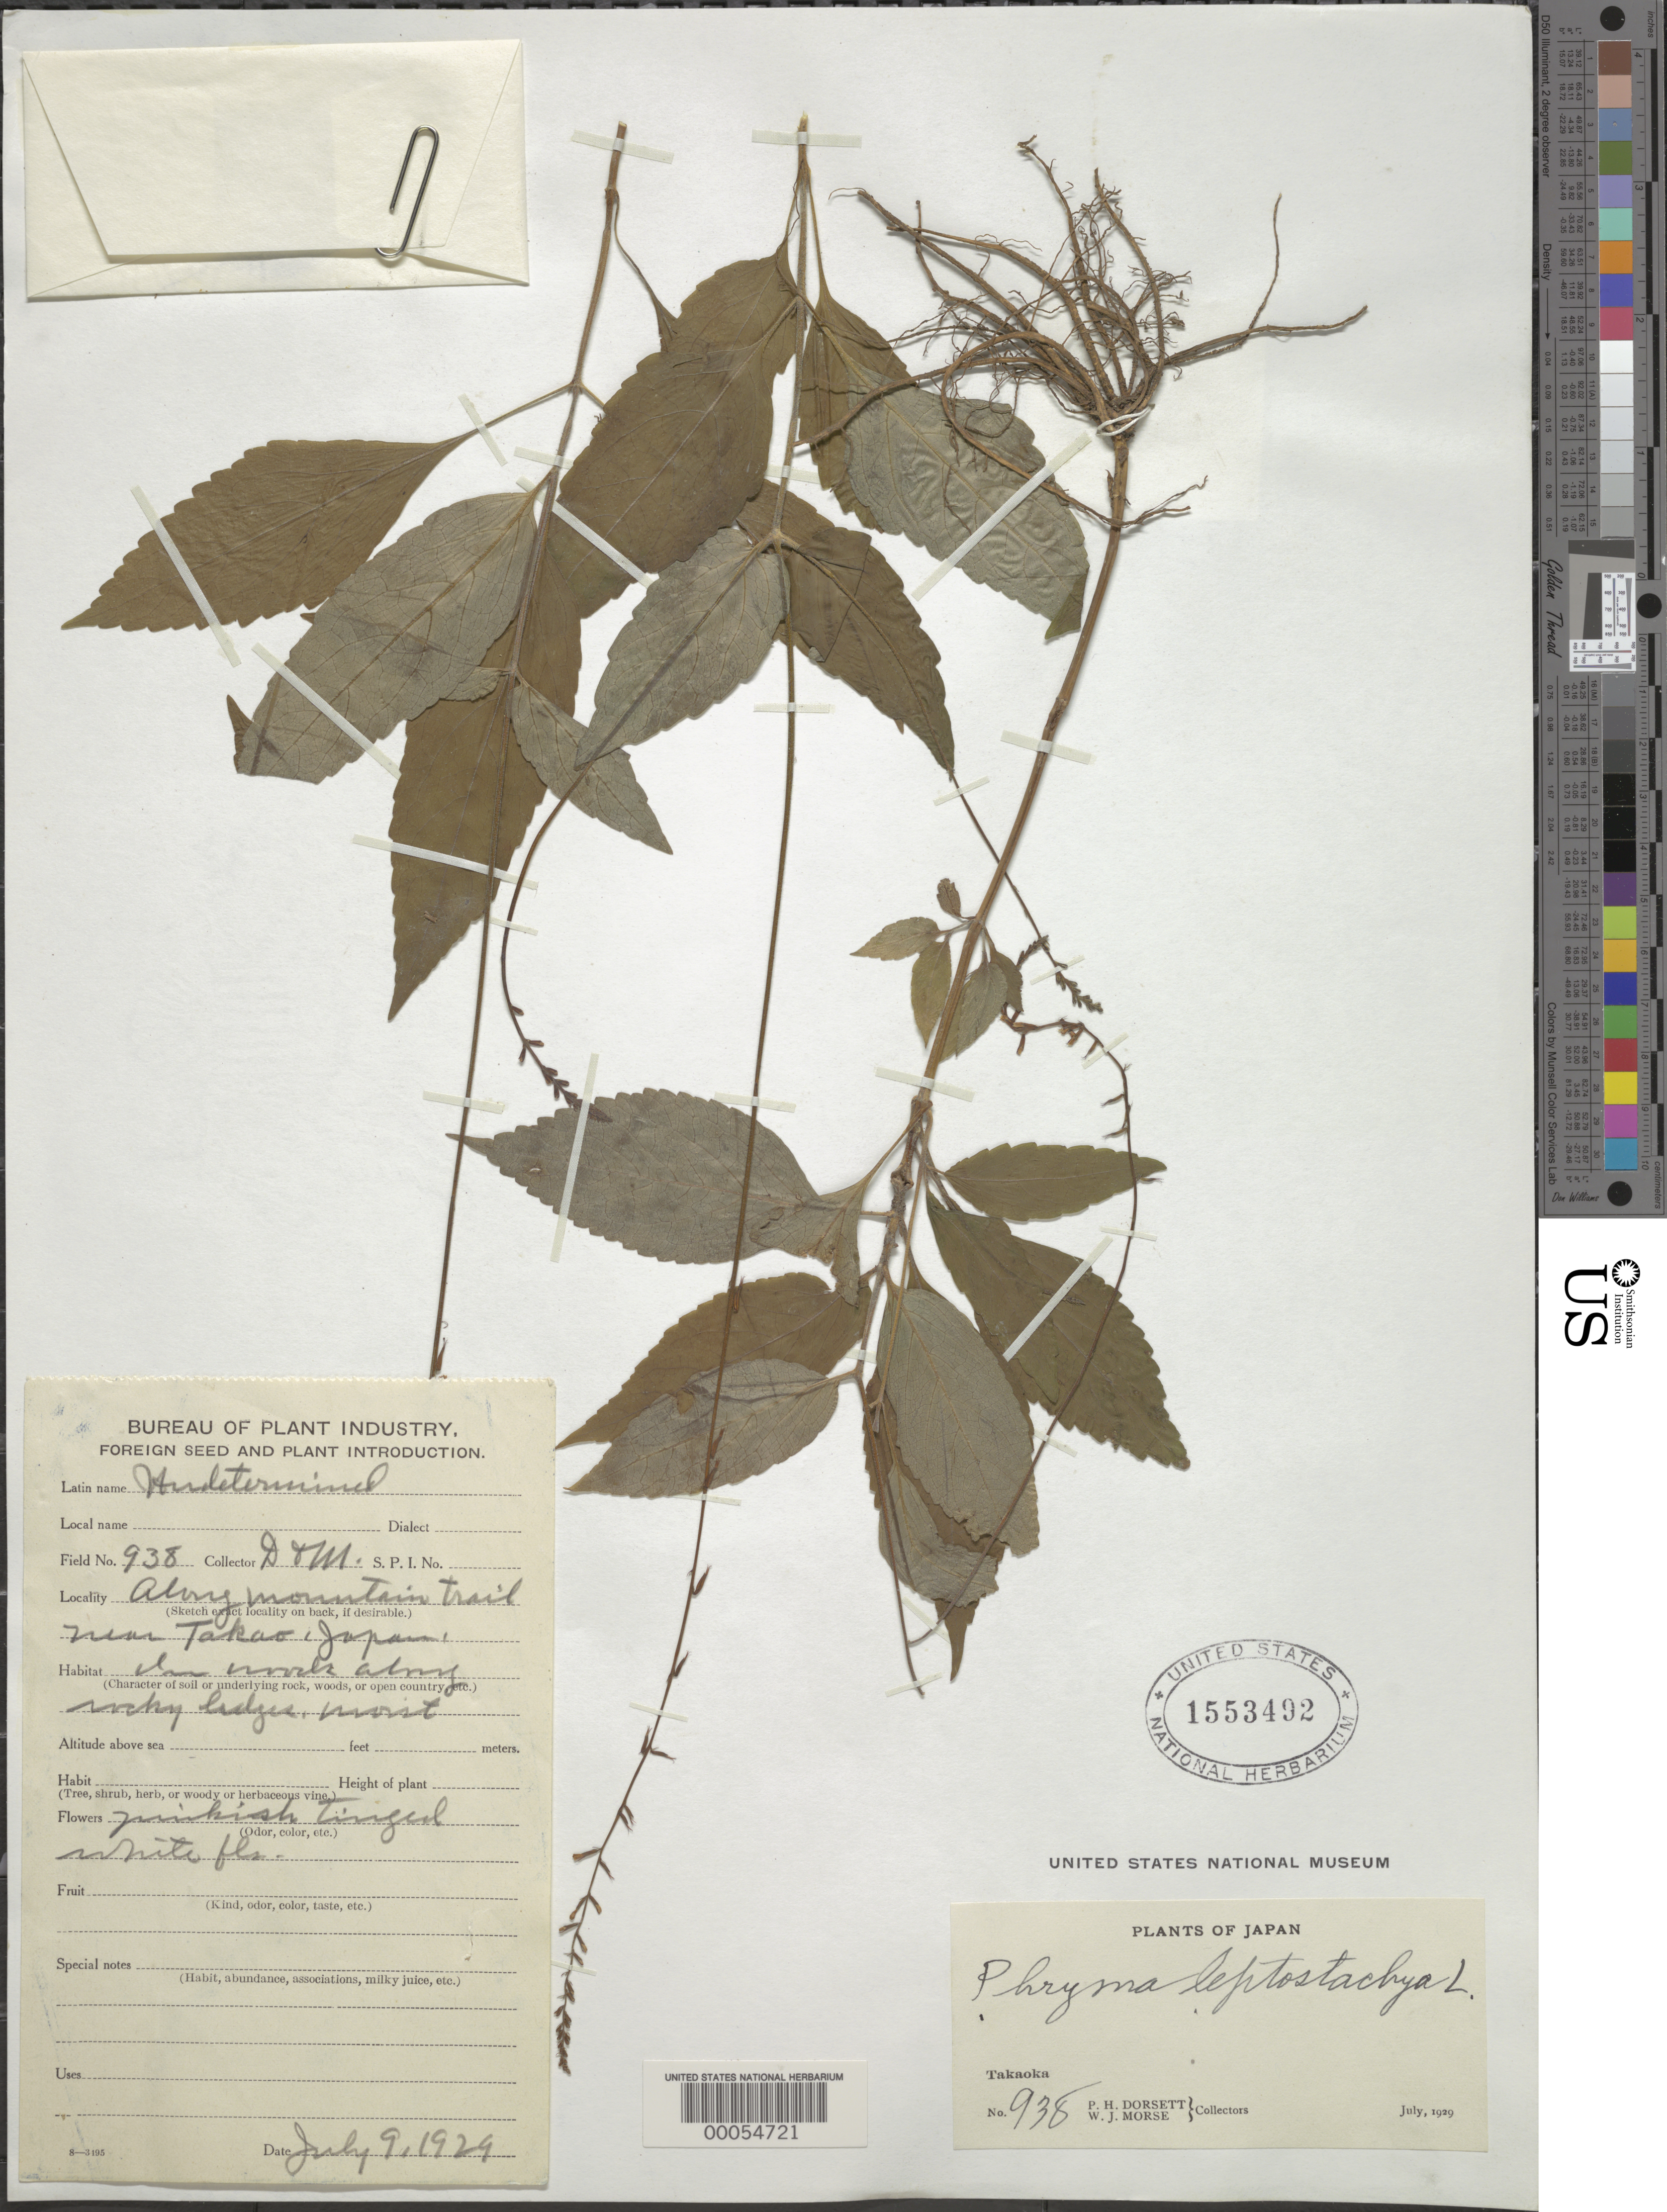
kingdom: Plantae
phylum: Tracheophyta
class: Magnoliopsida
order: Lamiales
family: Phrymaceae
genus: Phryma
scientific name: Phryma leptostachya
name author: L.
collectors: P. H. Dorsett & W. J. Morse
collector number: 938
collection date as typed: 09 Jul 1929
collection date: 1929-07-09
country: Japan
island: Honshu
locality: Takaoka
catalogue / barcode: US 1553492